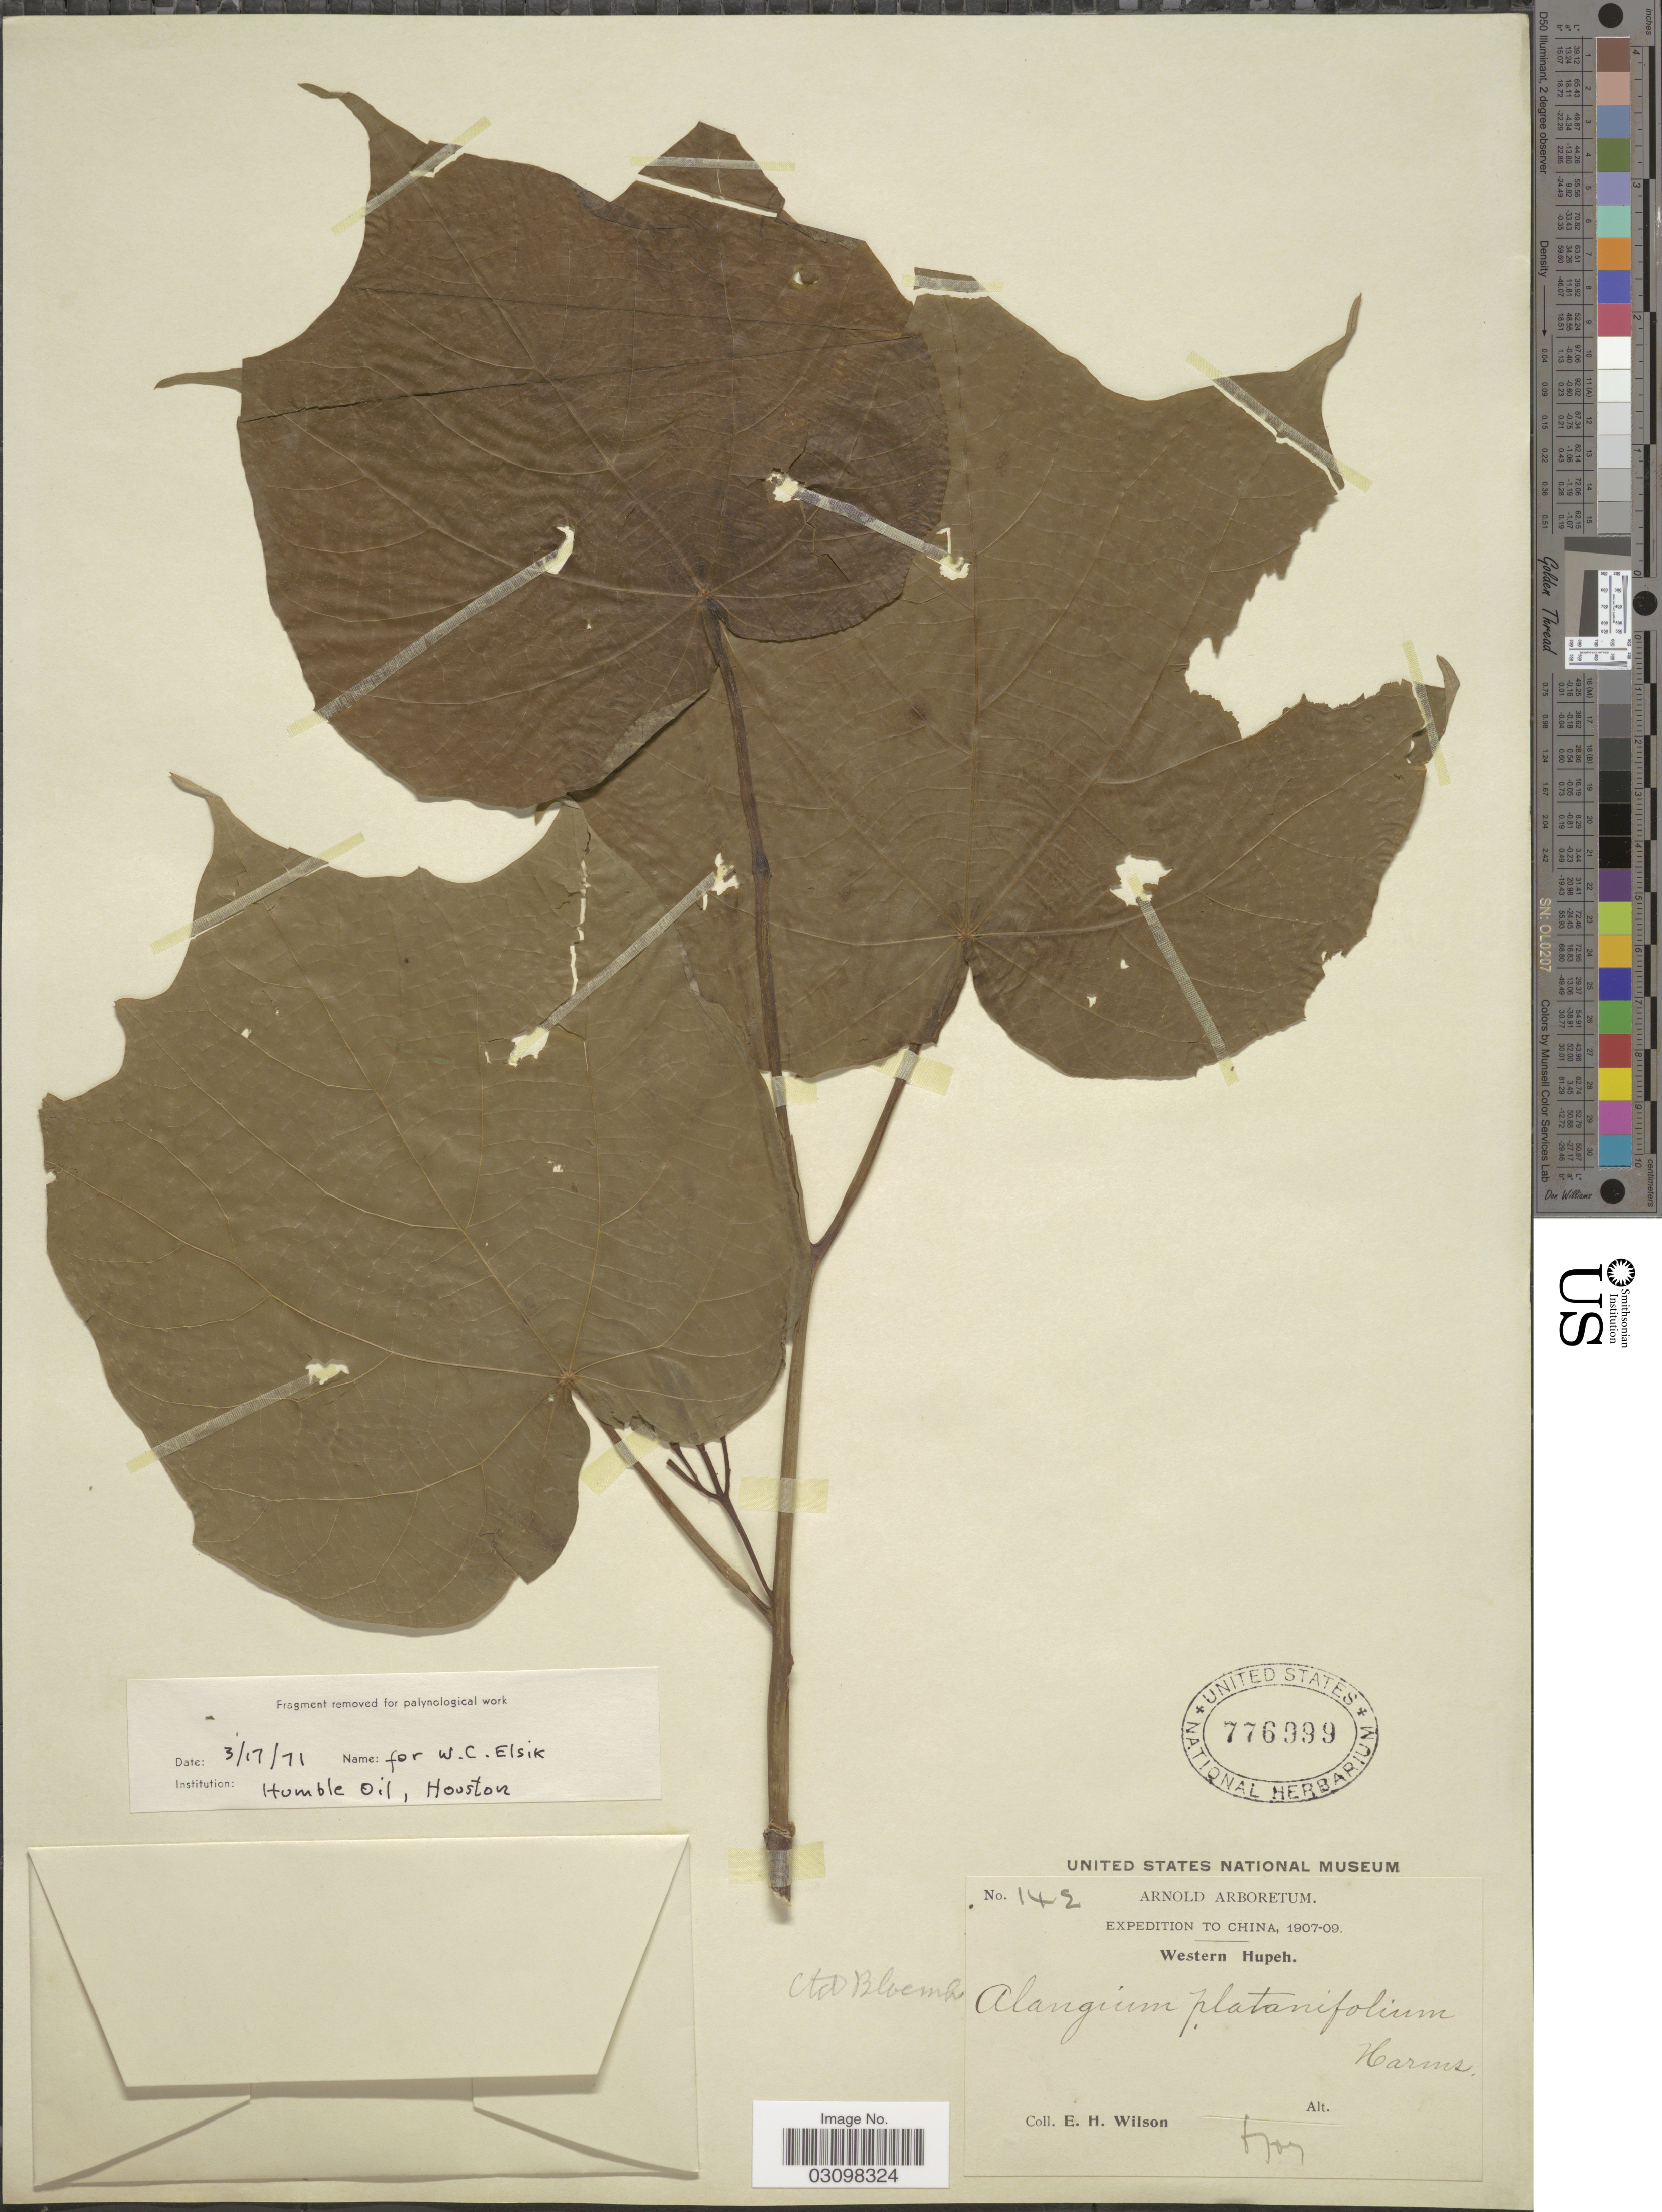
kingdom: Plantae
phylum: Tracheophyta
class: Magnoliopsida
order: Cornales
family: Cornaceae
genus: Alangium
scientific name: Alangium platanifolium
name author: (Siebold & Zucc.) Harms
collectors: E. Wilson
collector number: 142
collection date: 1907-06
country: China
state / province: Hubei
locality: Western Hupeh.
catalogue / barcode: US 776999